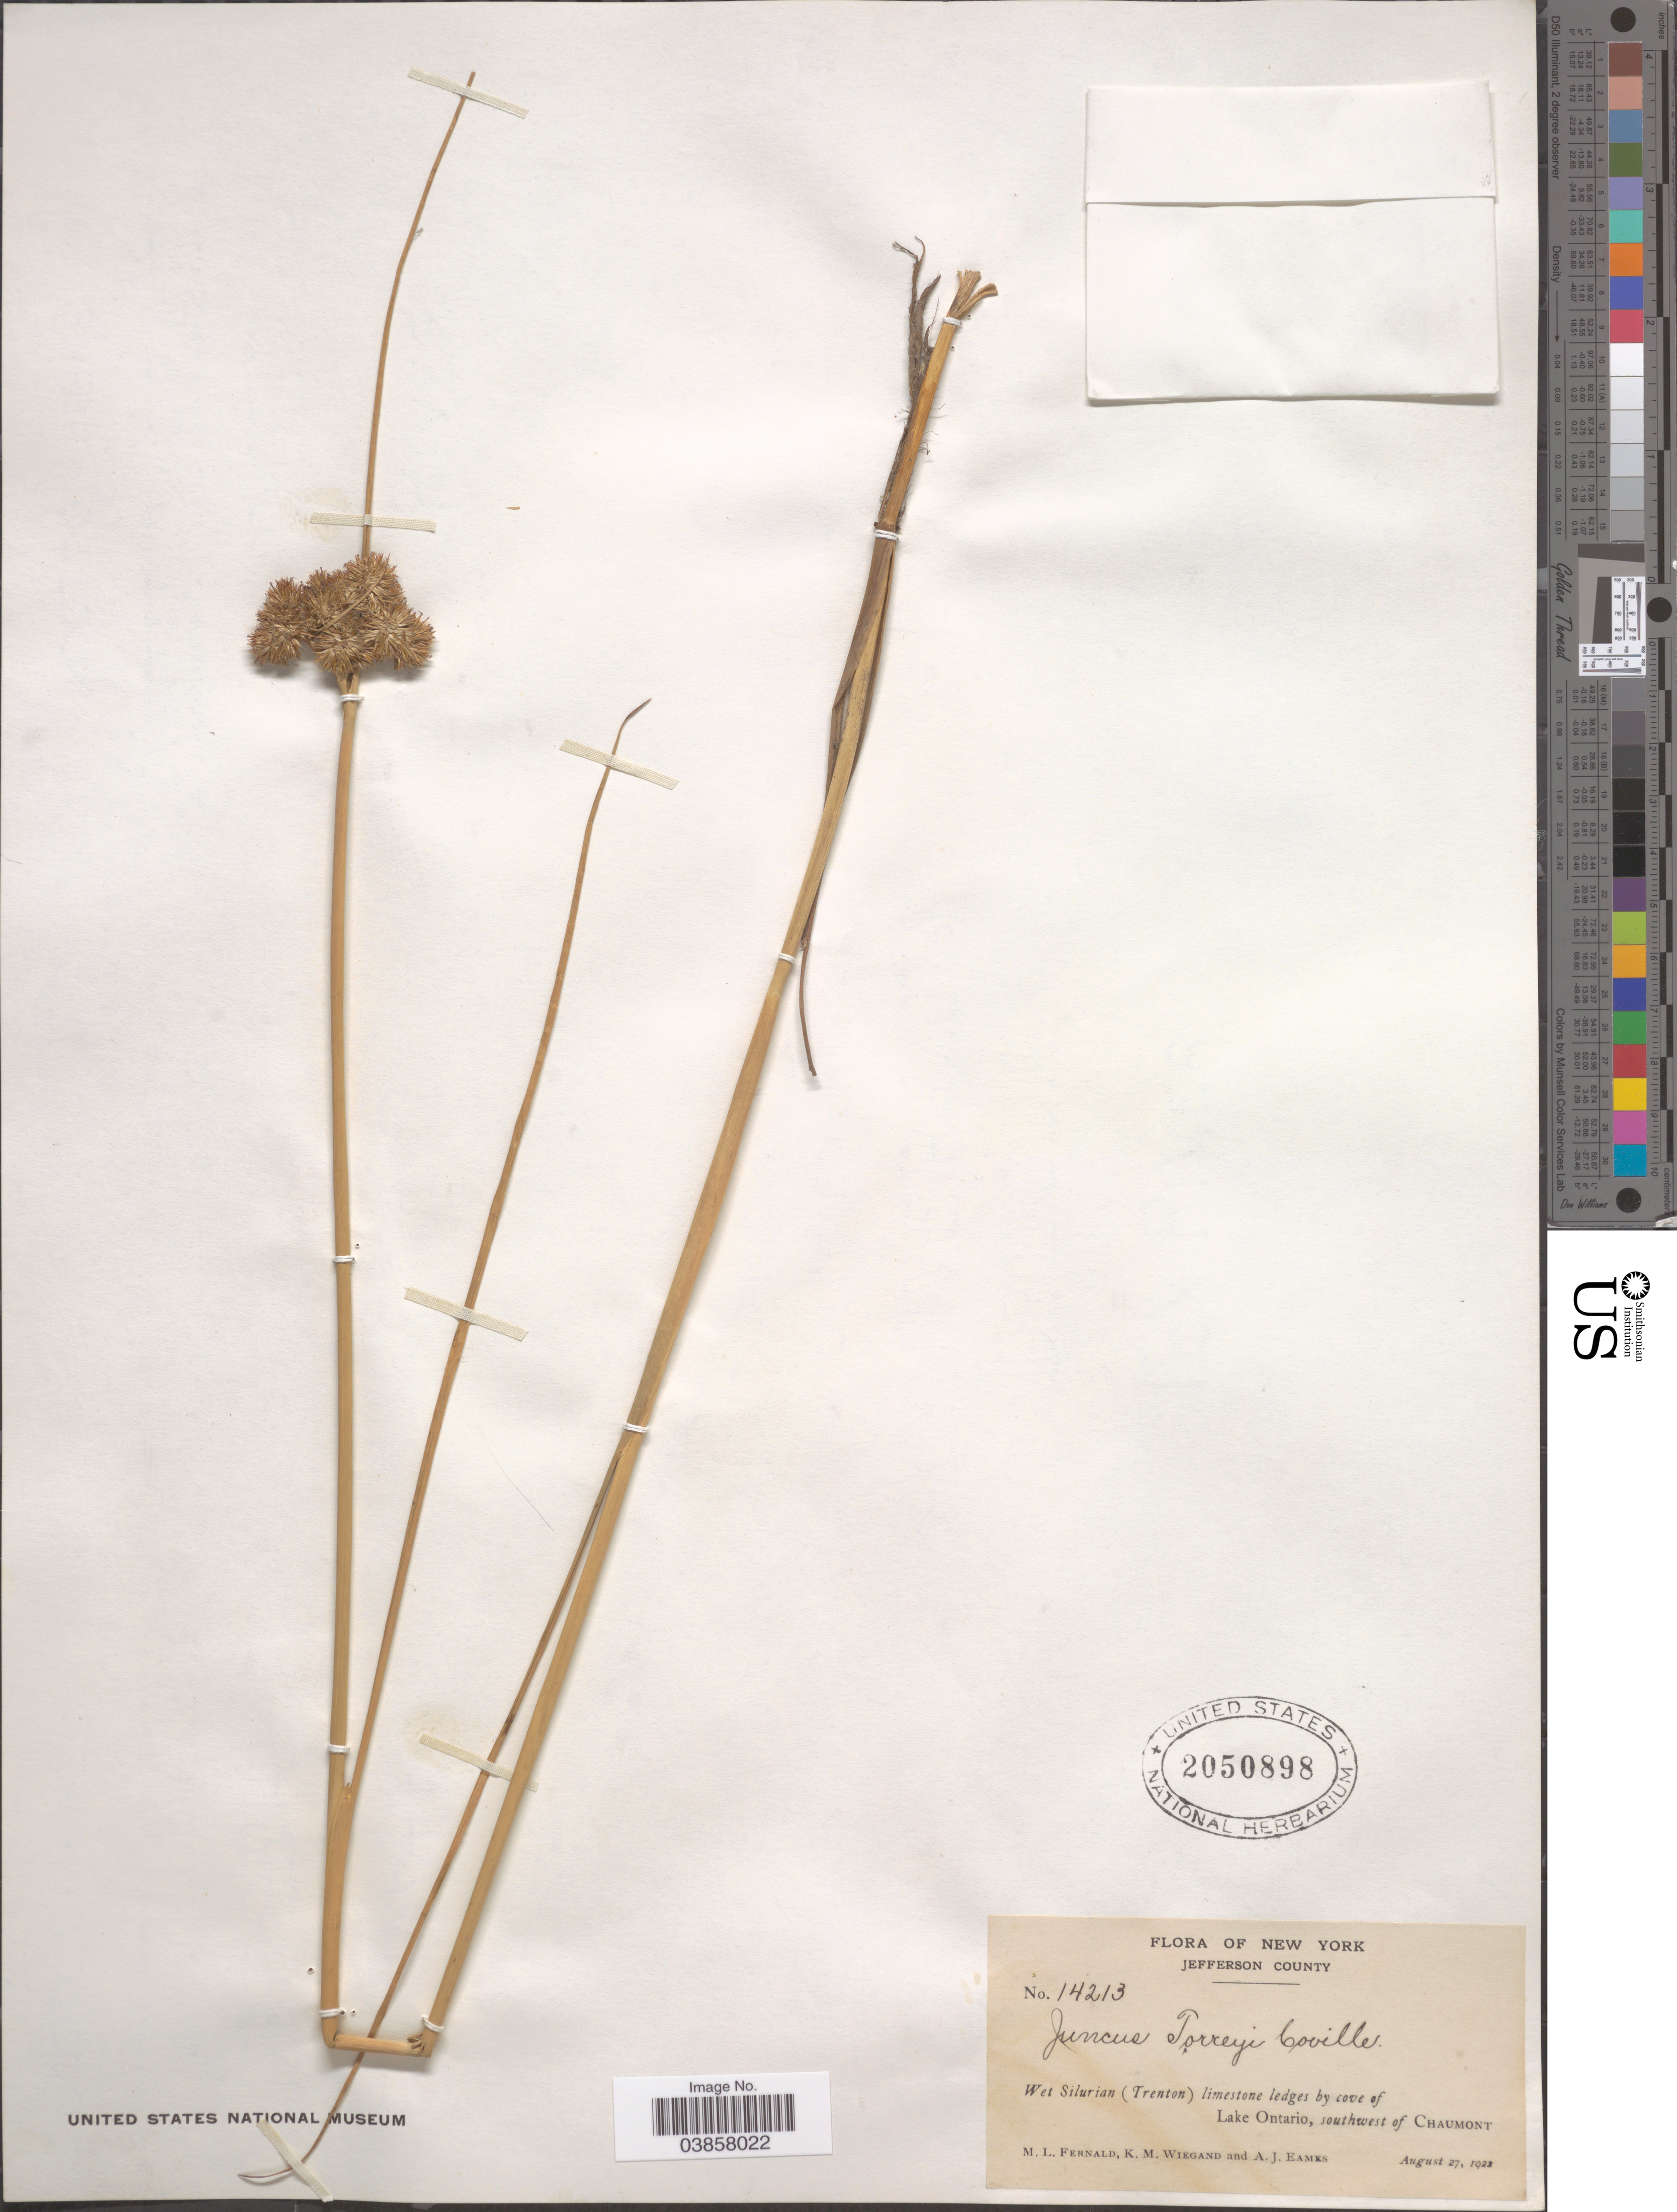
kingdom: Plantae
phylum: Tracheophyta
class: Liliopsida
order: Poales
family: Juncaceae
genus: Juncus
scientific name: Juncus torreyi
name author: Coville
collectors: M. L. Fernald, K. M. Wiegand & A. J. Eames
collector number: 14213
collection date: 1922-08-27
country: United States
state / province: New York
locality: Jefferson County. Wet Silurian (Trenton) limeston ledges by cove of Lake Ontario, southwest of Chaumont.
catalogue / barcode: US 2050898